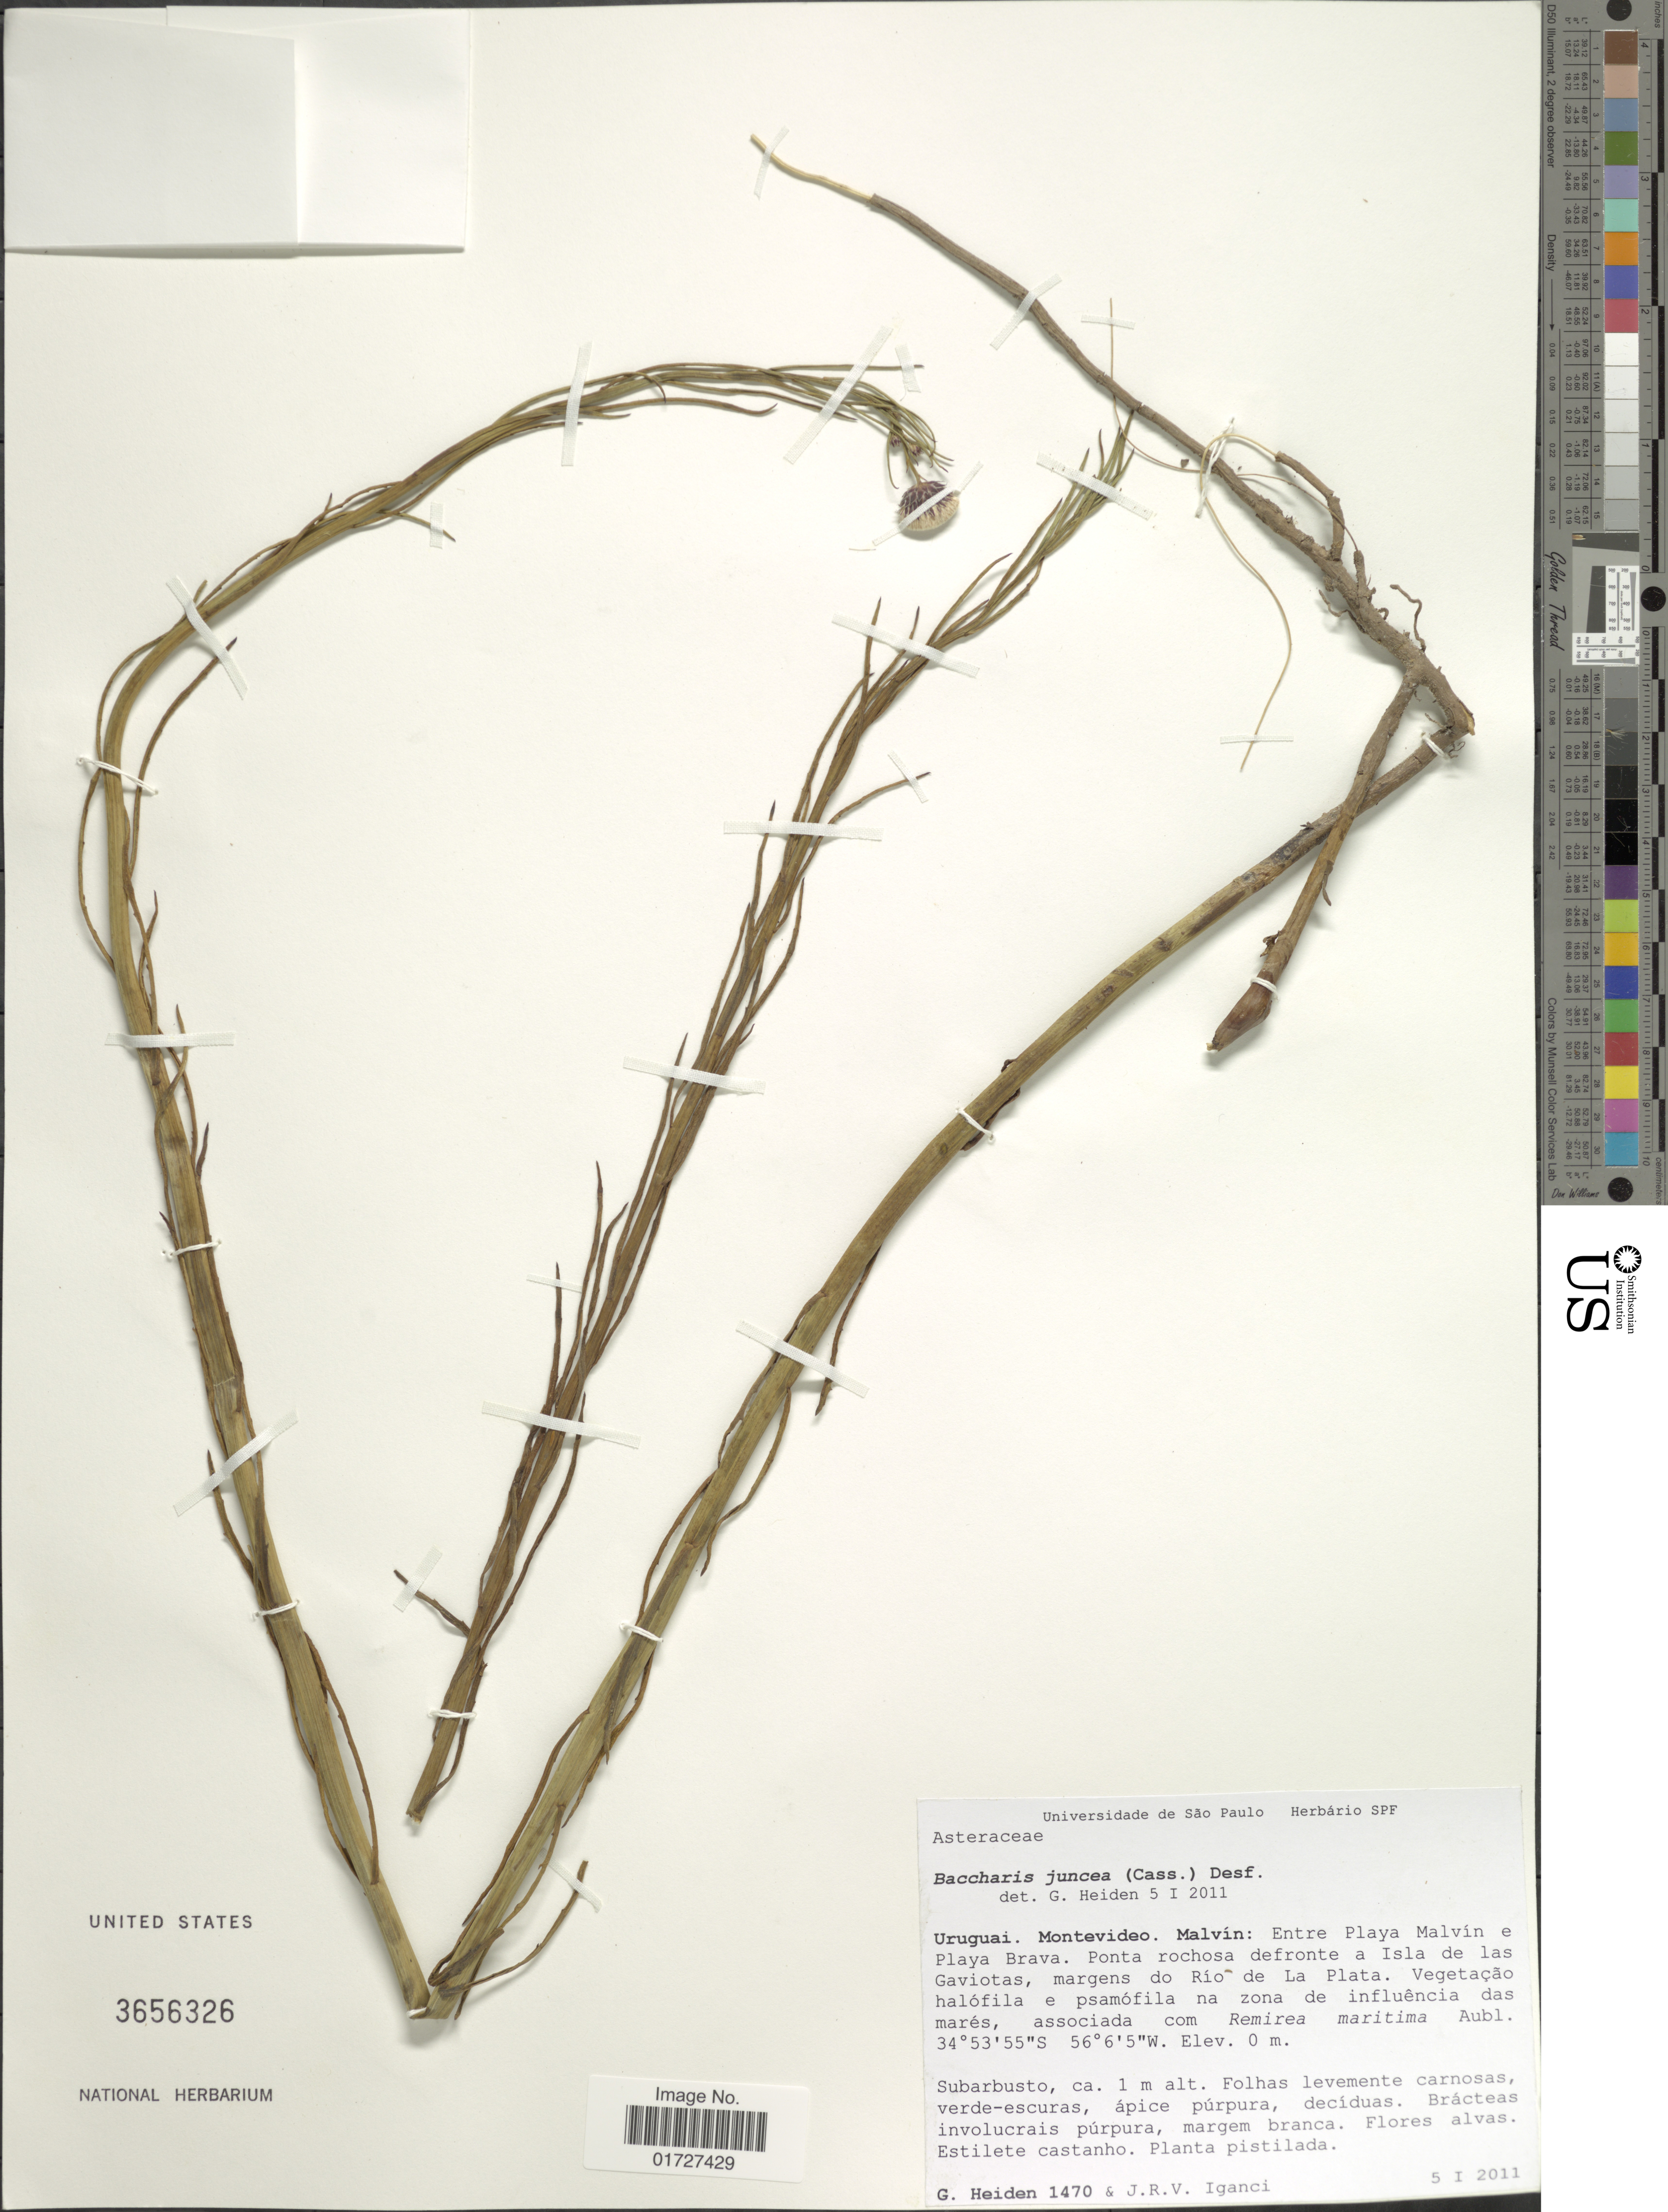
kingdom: Plantae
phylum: Tracheophyta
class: Magnoliopsida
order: Asterales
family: Asteraceae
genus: Baccharis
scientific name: Baccharis juncea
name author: (Lehm.) Desf.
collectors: G. Heiden & J. R. V. Iganci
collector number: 1470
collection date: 2011-01-05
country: Uruguay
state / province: Montevideo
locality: Malvin, entre Playa Malvin e Playa Brava, Ponta rochosa defronte a Isla de las Gaviotas, margens do Rio de La Plata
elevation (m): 0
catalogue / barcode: US 3656326